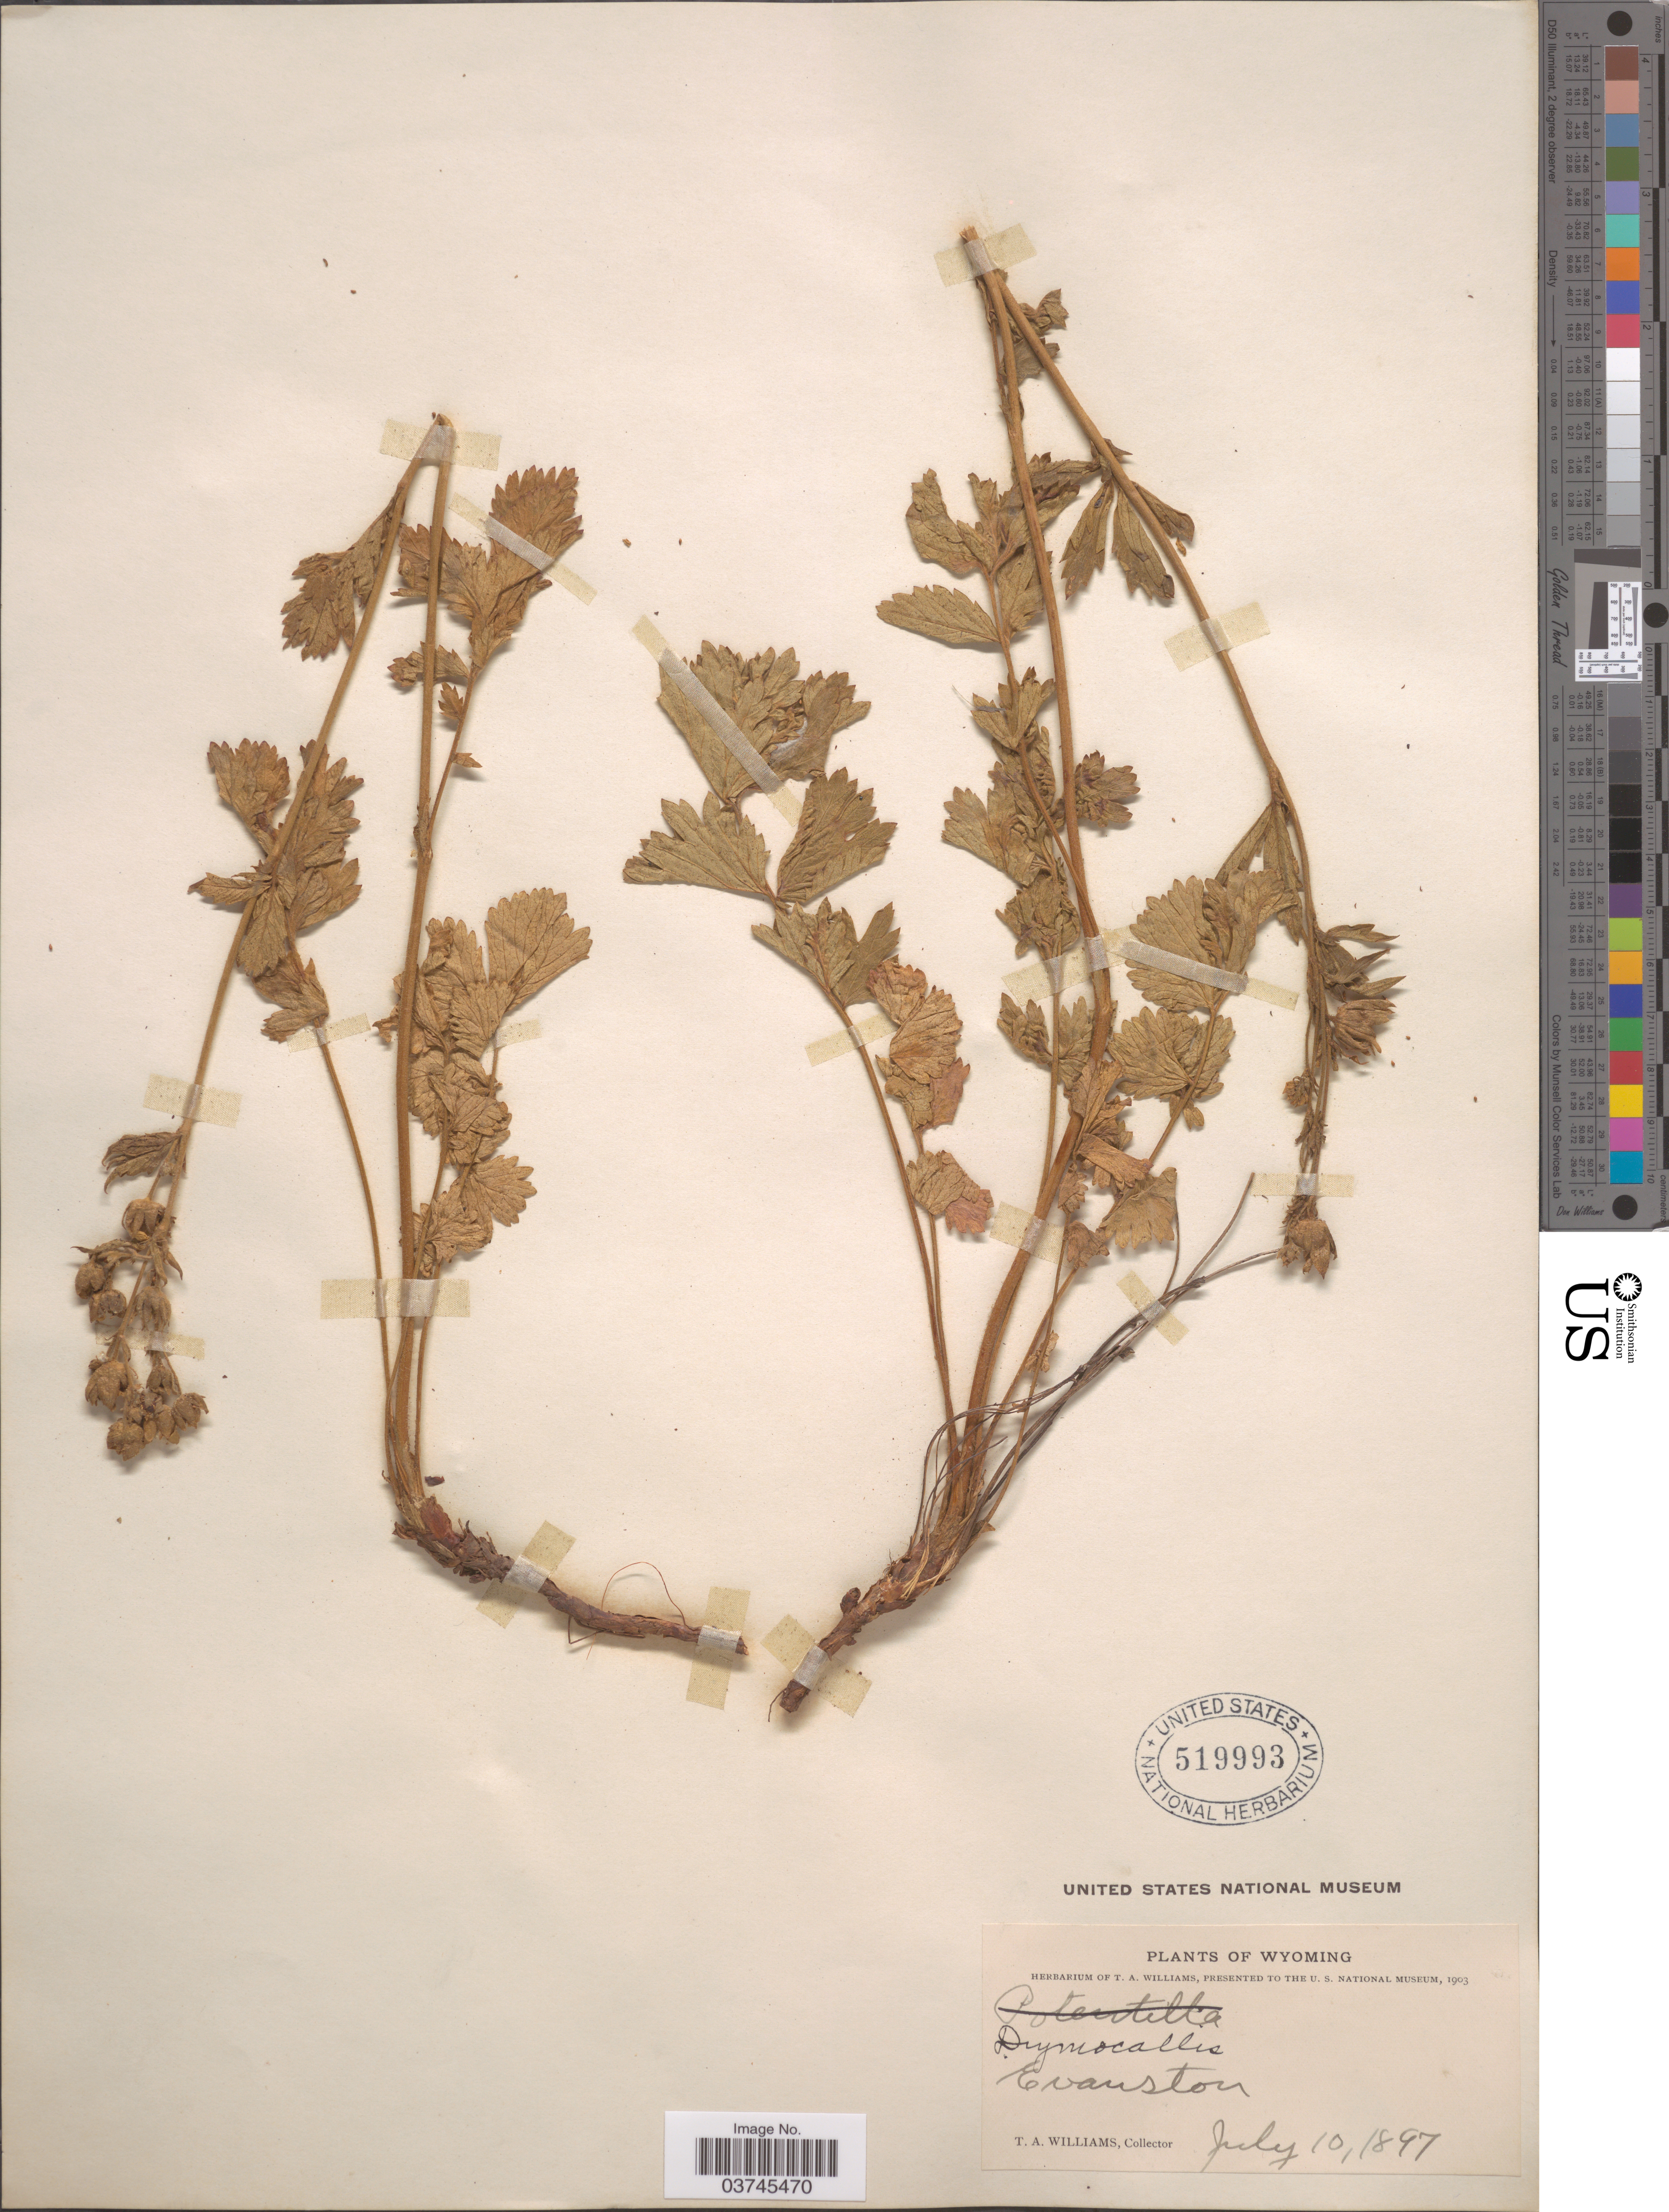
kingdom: Plantae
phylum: Tracheophyta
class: Magnoliopsida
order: Rosales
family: Rosaceae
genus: Drymocallis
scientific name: Drymocallis sp.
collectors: T. Williams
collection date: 1897-07-10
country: United States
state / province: Wyoming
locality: Evanston.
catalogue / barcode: US 519993